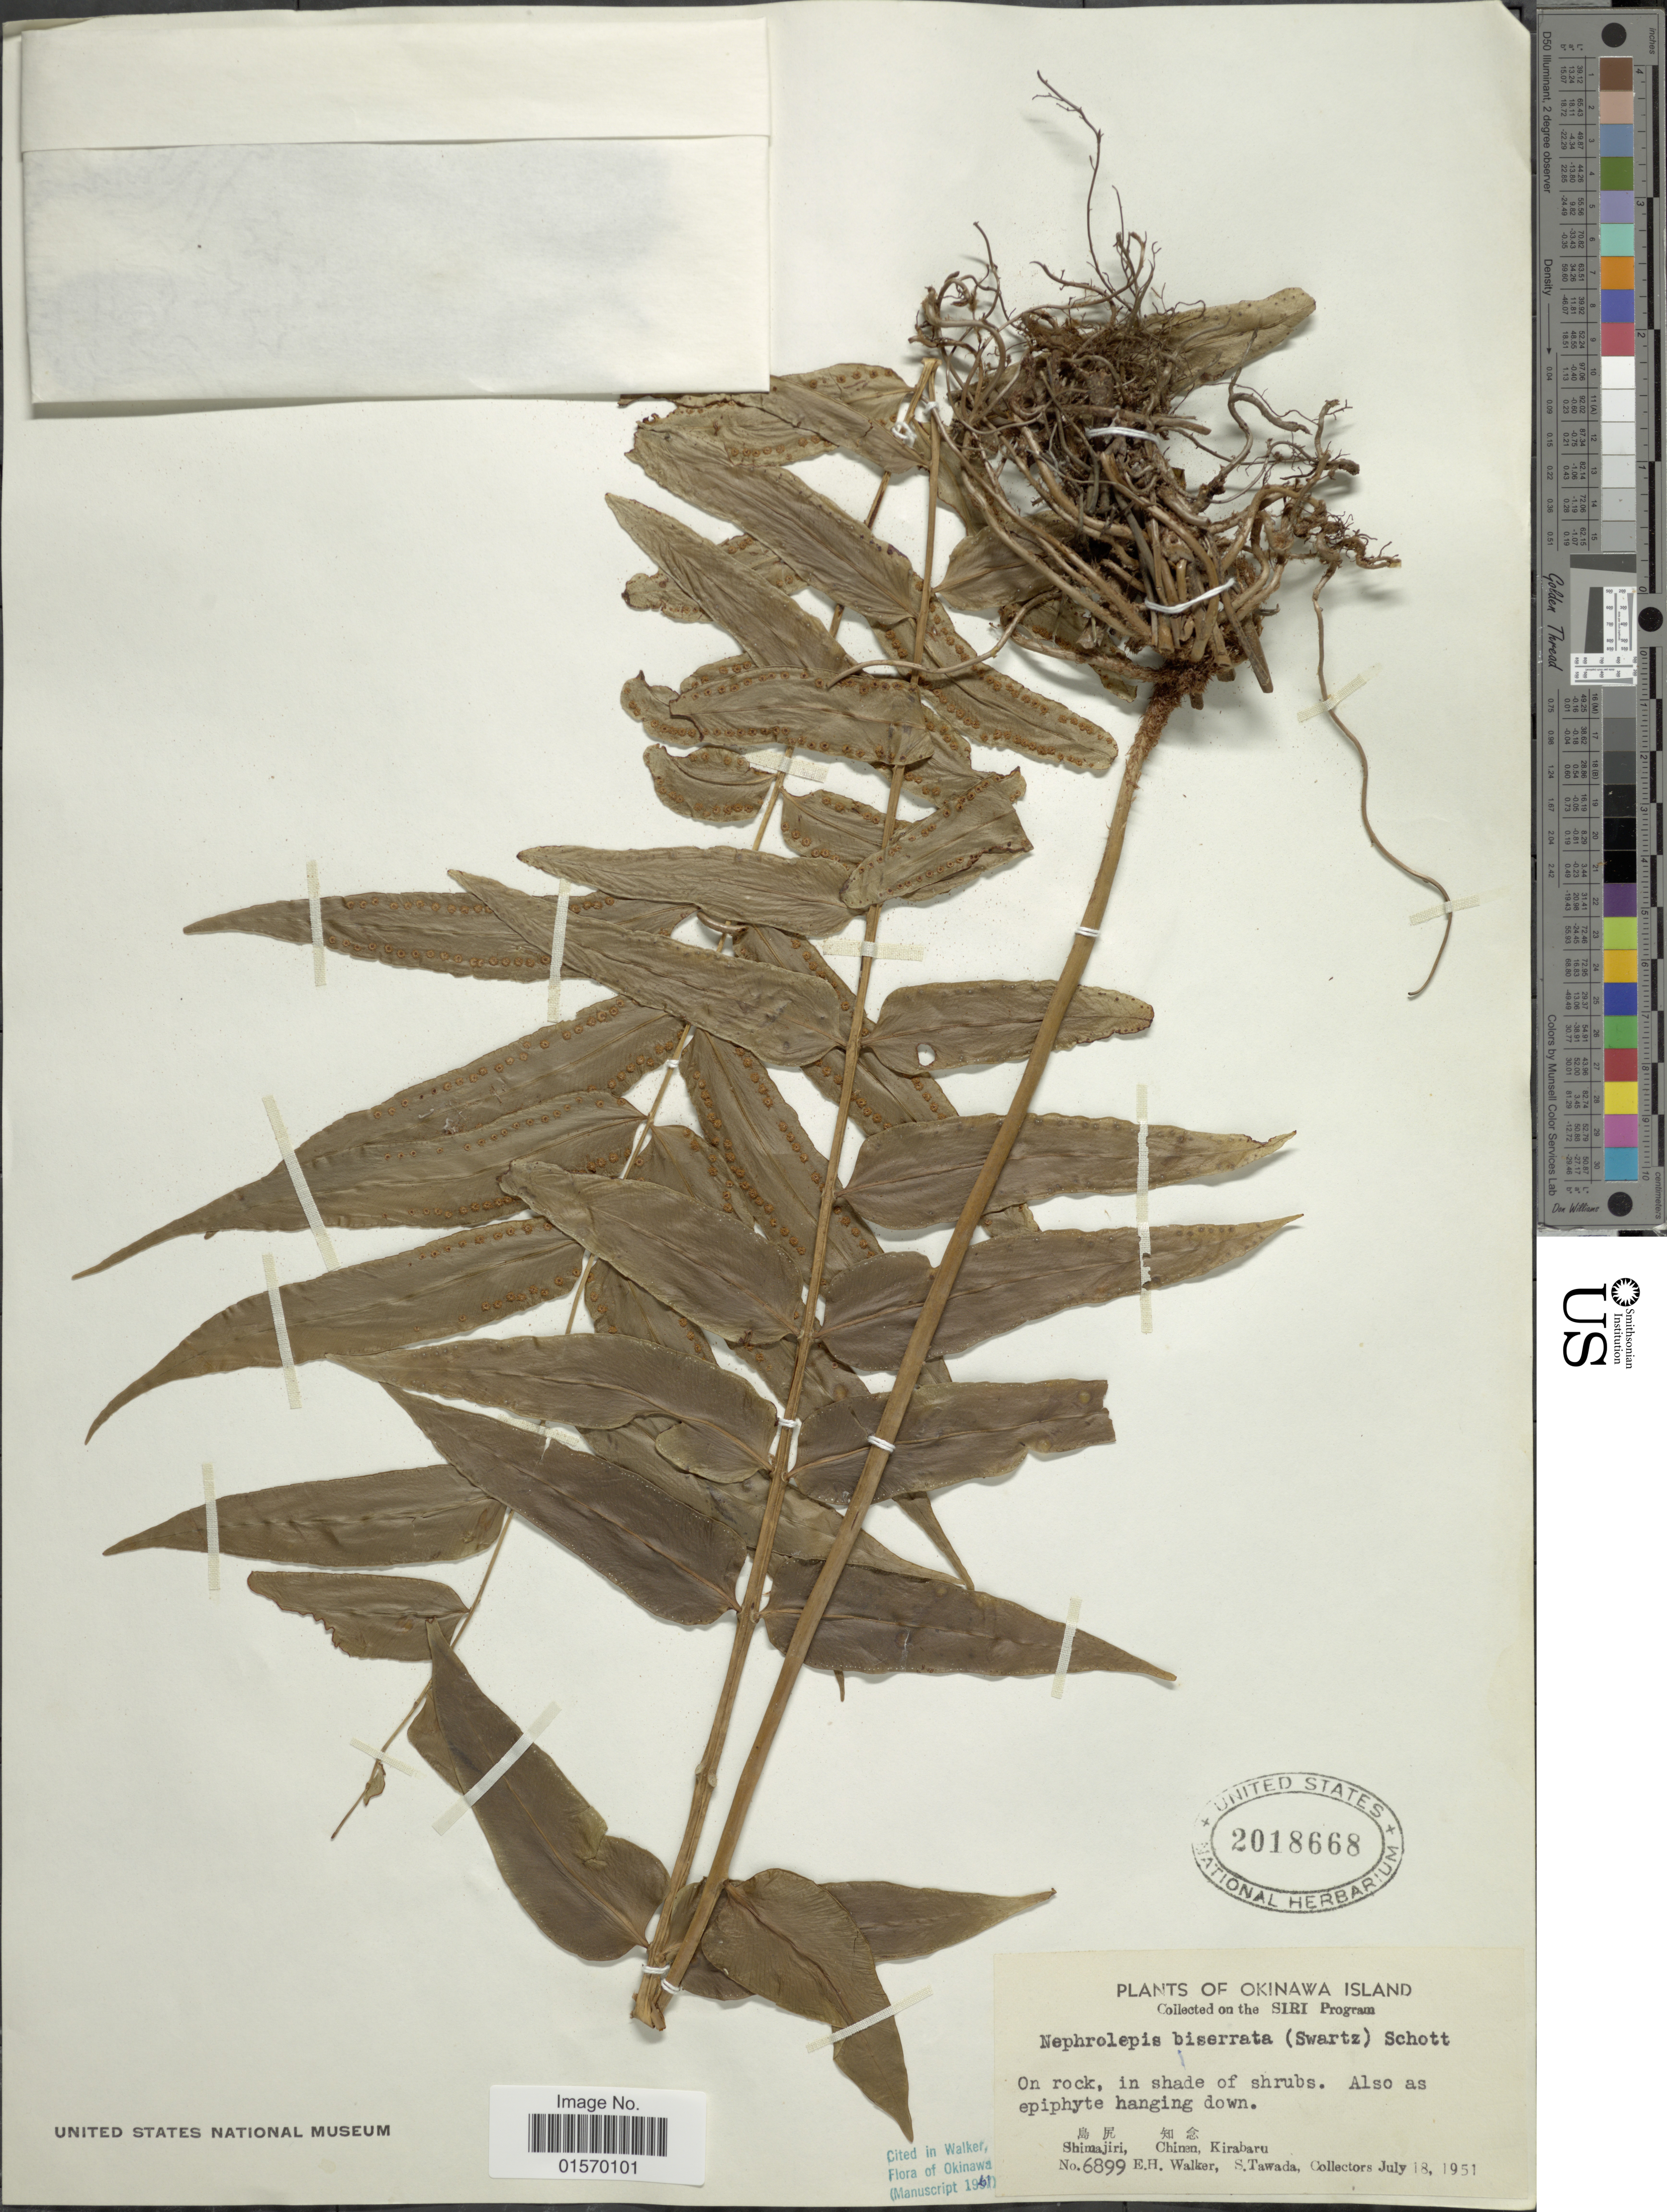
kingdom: Plantae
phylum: Tracheophyta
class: Polypodiopsida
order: Polypodiales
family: Nephrolepidaceae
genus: Nephrolepis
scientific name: Nephrolepis biserrata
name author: (Sw.) Schott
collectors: E. H. Walker & S. Tawada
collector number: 6899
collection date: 1951-07-18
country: Japan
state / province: Okinawa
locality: Okinawa Island. Shimajiri, Chinen, Kirabaru.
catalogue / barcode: US 2018668